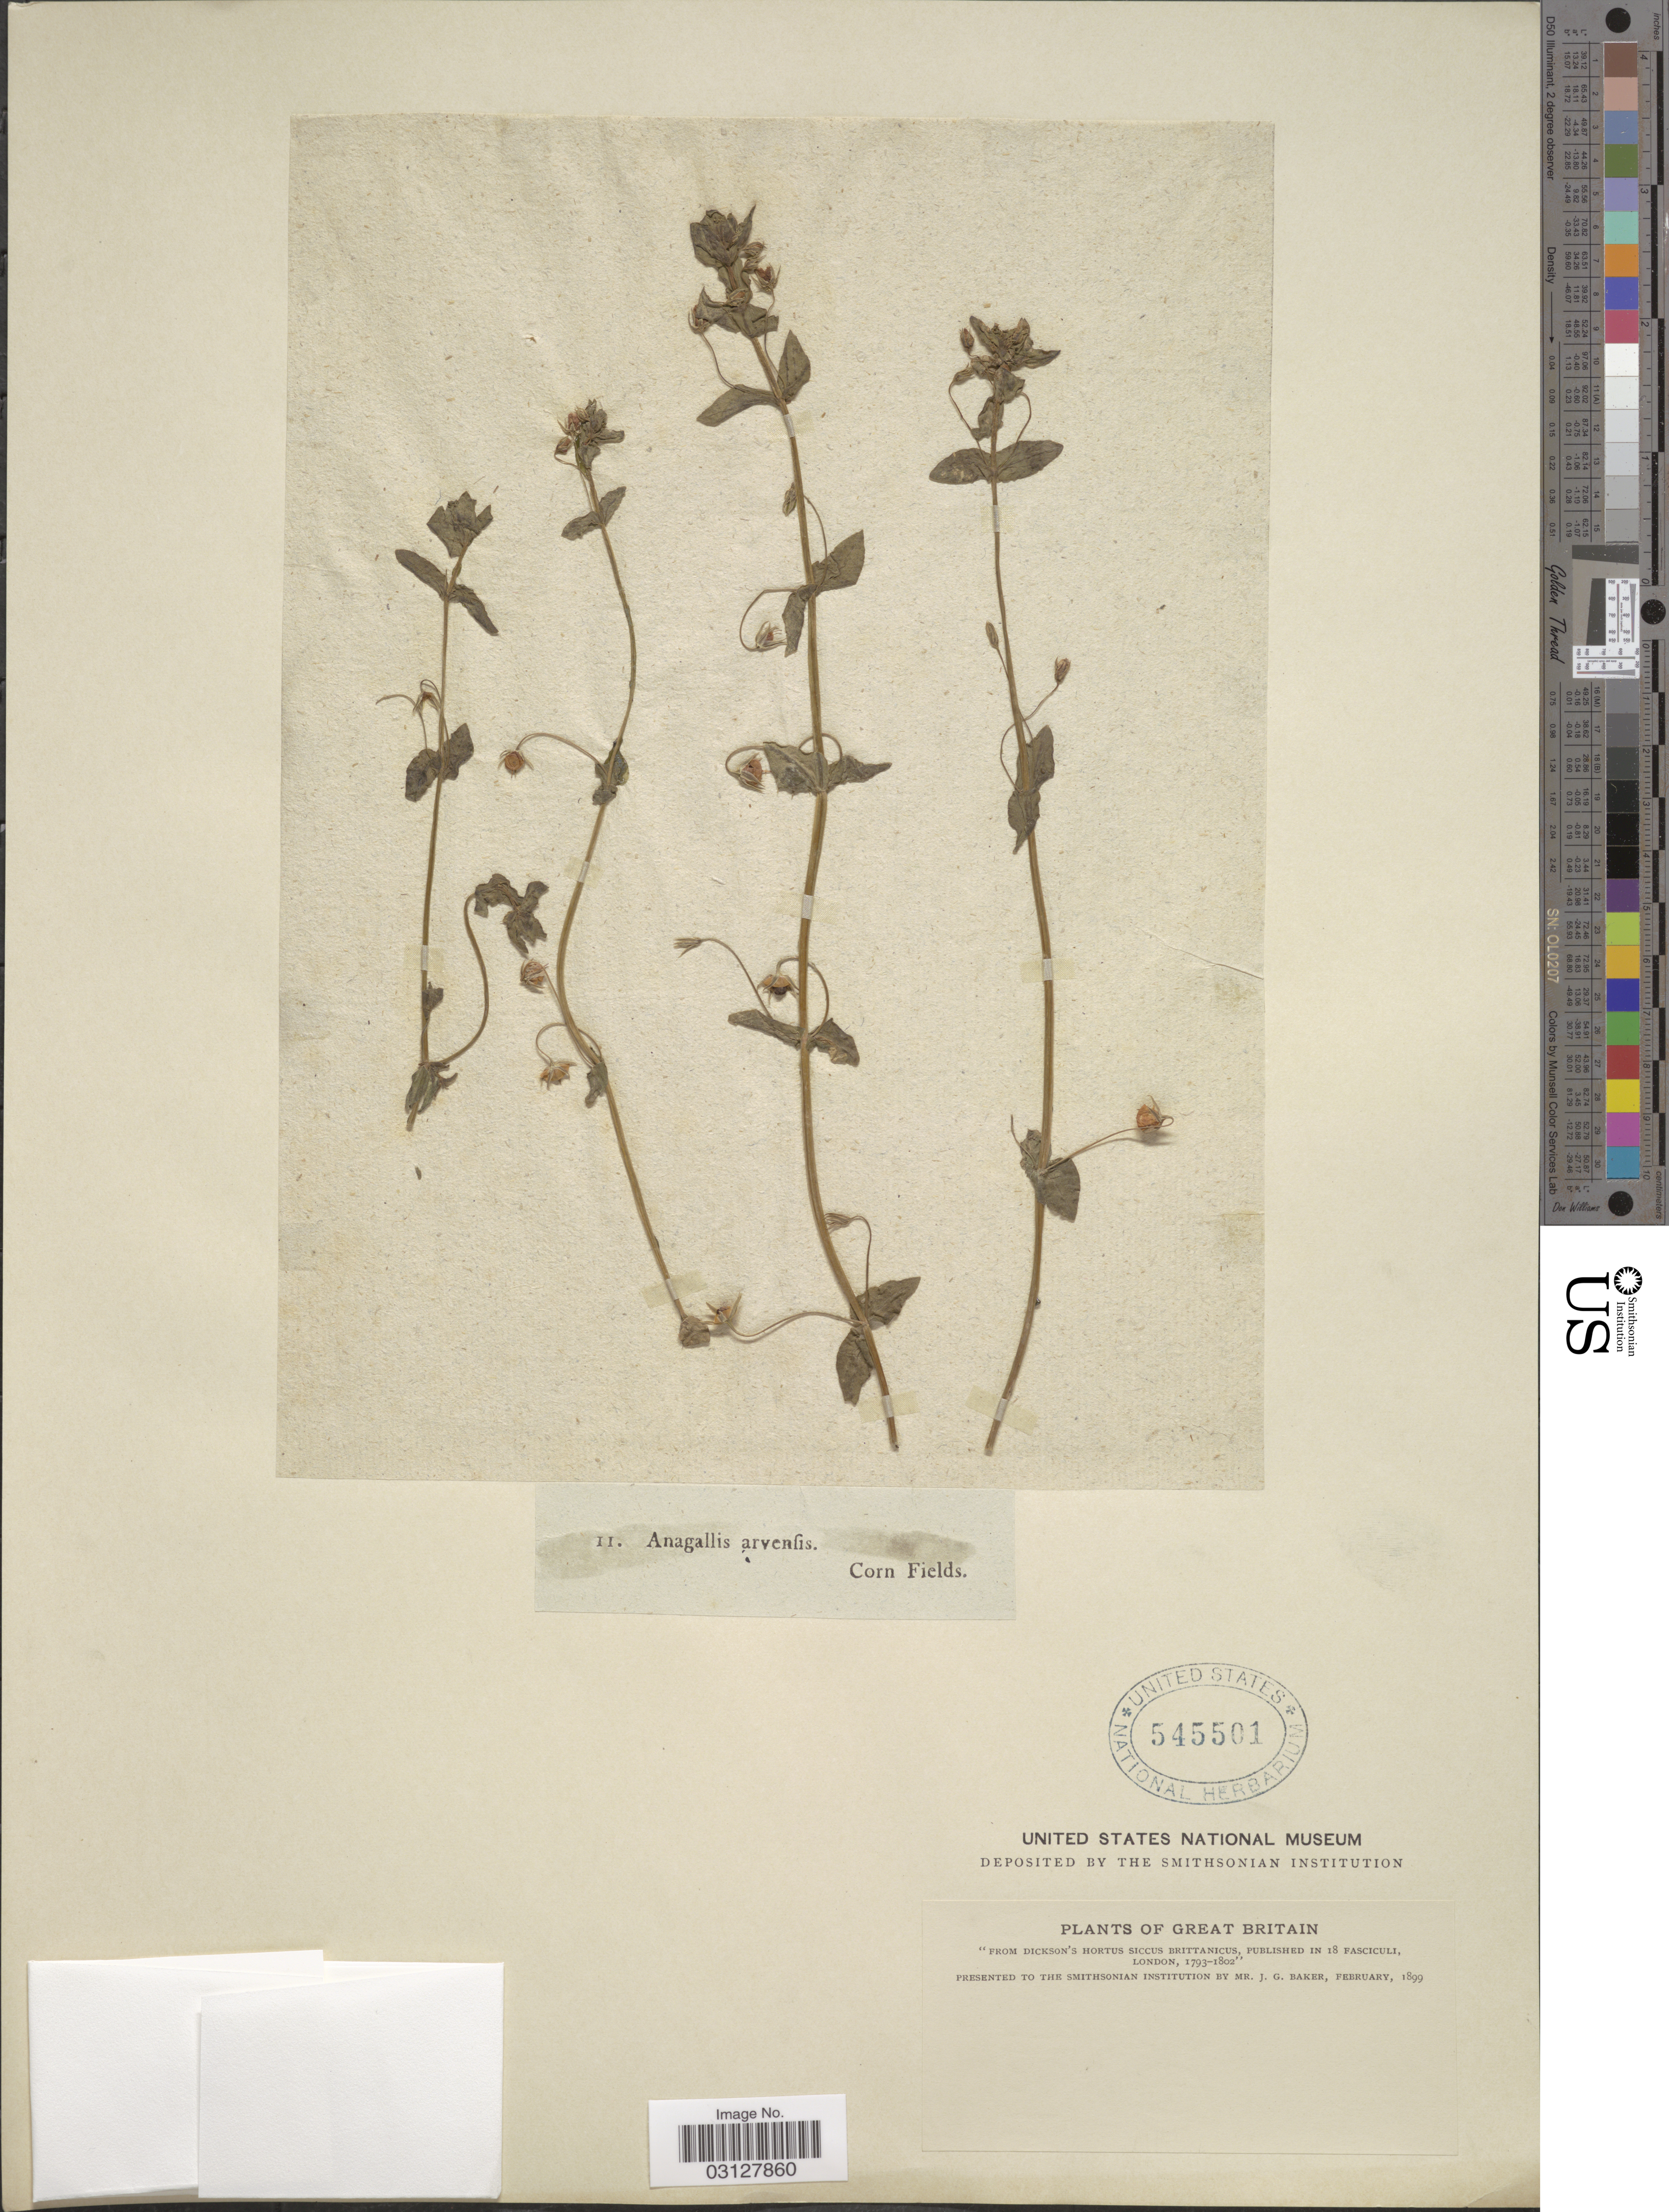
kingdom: Plantae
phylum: Tracheophyta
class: Magnoliopsida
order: Ericales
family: Primulaceae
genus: Anagallis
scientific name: Anagallis sp.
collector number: II?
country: United Kingdom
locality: Great Britain, Corn Fields.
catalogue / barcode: US 545501